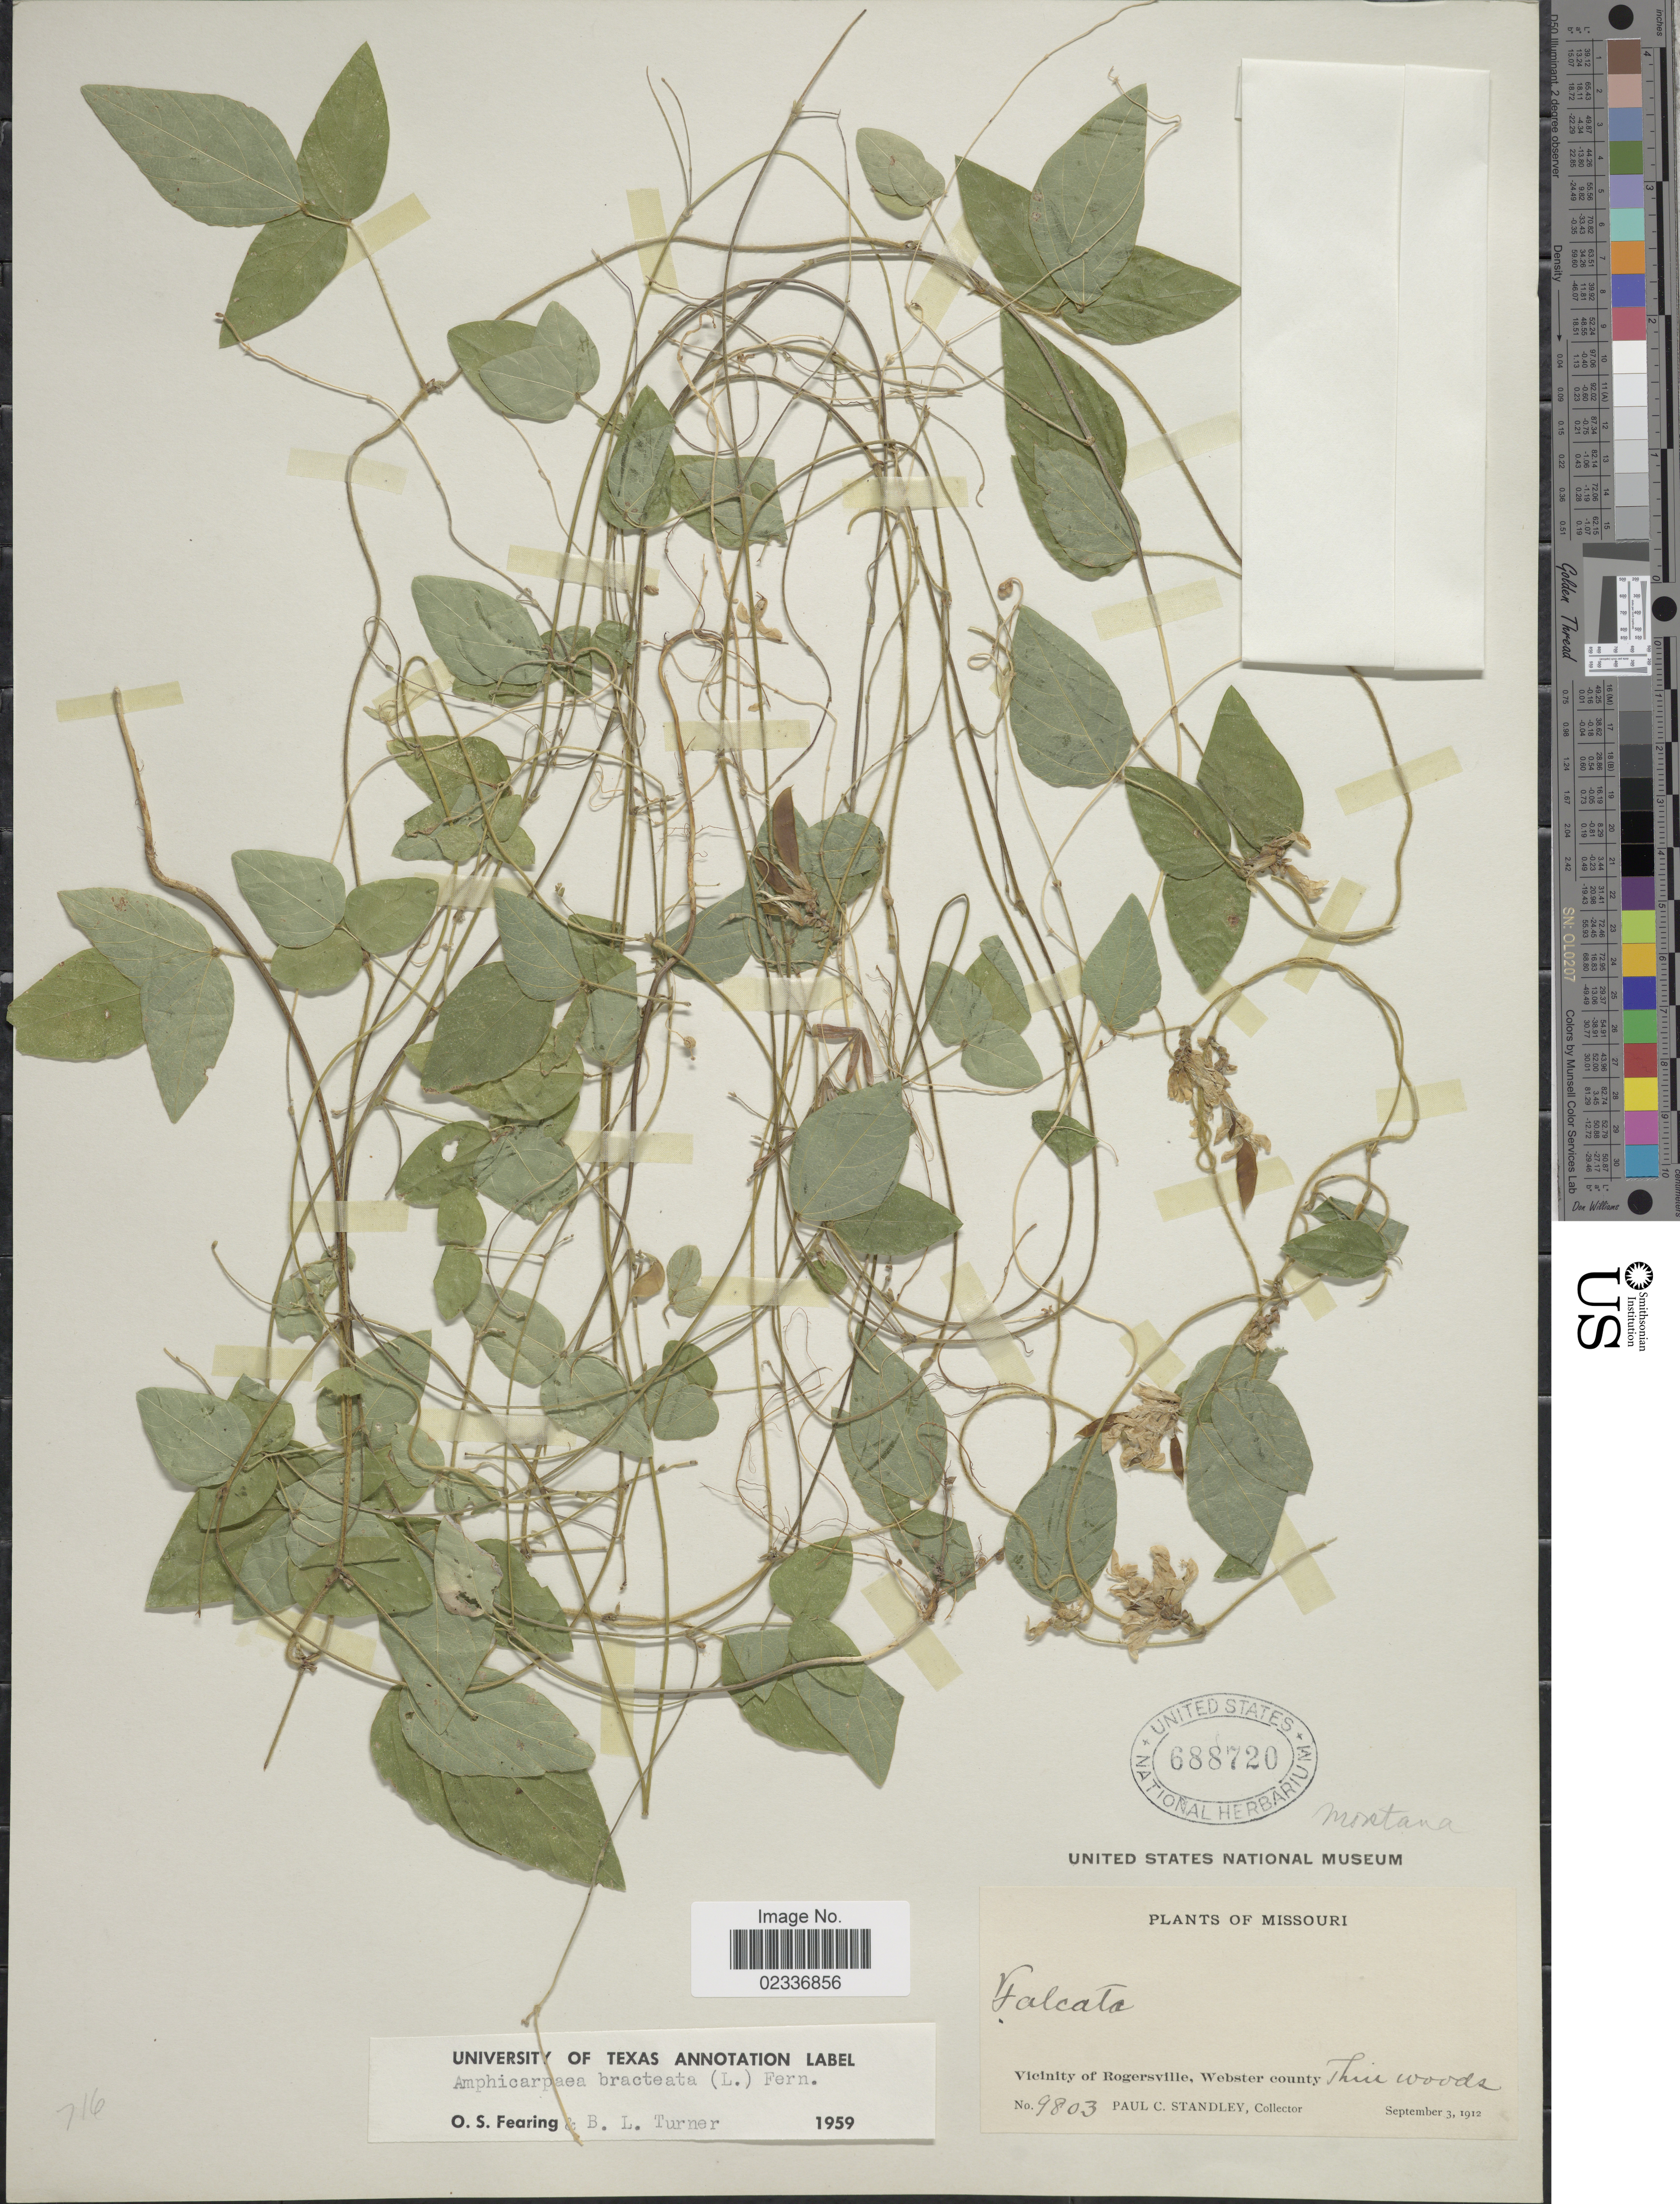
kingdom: Plantae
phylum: Tracheophyta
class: Magnoliopsida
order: Fabales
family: Fabaceae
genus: Amphicarpaea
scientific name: Amphicarpaea bracteata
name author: (L.) Fernald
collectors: P. C. Standley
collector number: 9803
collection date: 1912-09-03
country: United States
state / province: Missouri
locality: Vicinity of Rogersville, Webster county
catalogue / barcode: US 688720